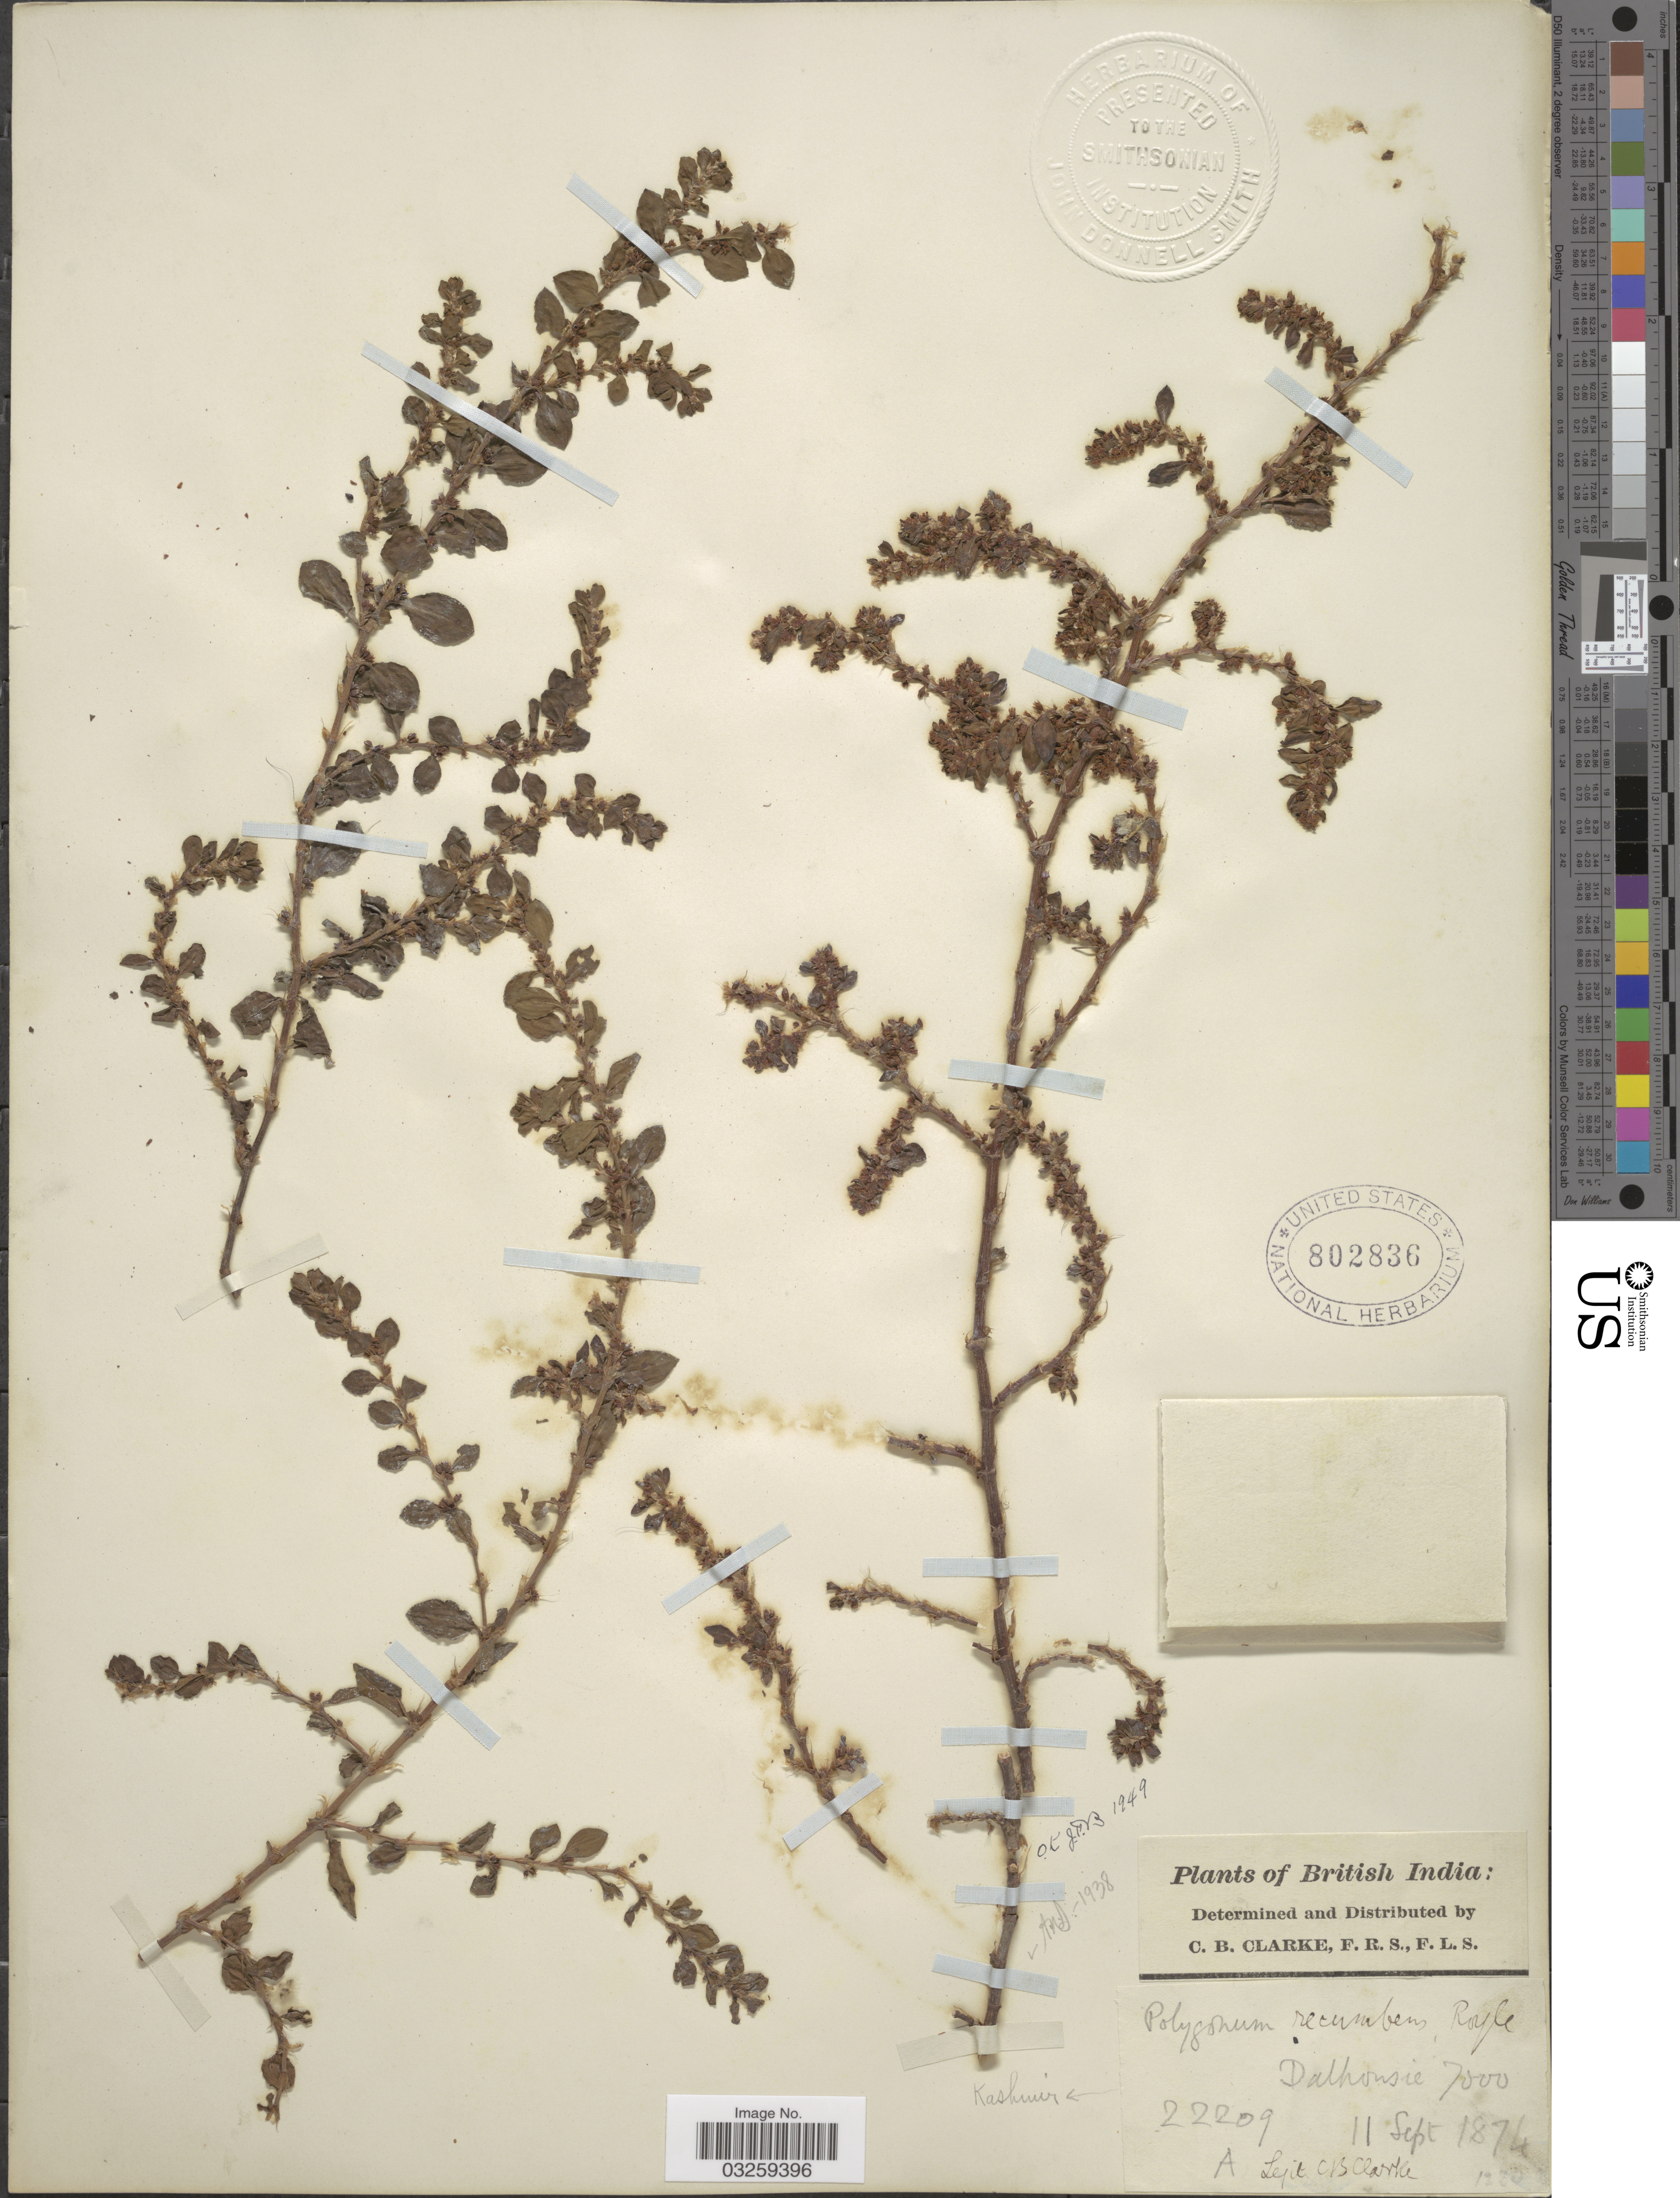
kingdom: Plantae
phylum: Tracheophyta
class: Magnoliopsida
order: Caryophyllales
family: Polygonaceae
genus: Polygonum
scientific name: Polygonum recumbens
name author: Royle ex Bab.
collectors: C. B. Clarke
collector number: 22209A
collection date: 1874-09-11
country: India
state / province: Jammu and Kashmir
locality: British India. Dalhousie. Kashmir.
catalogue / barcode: US 802836